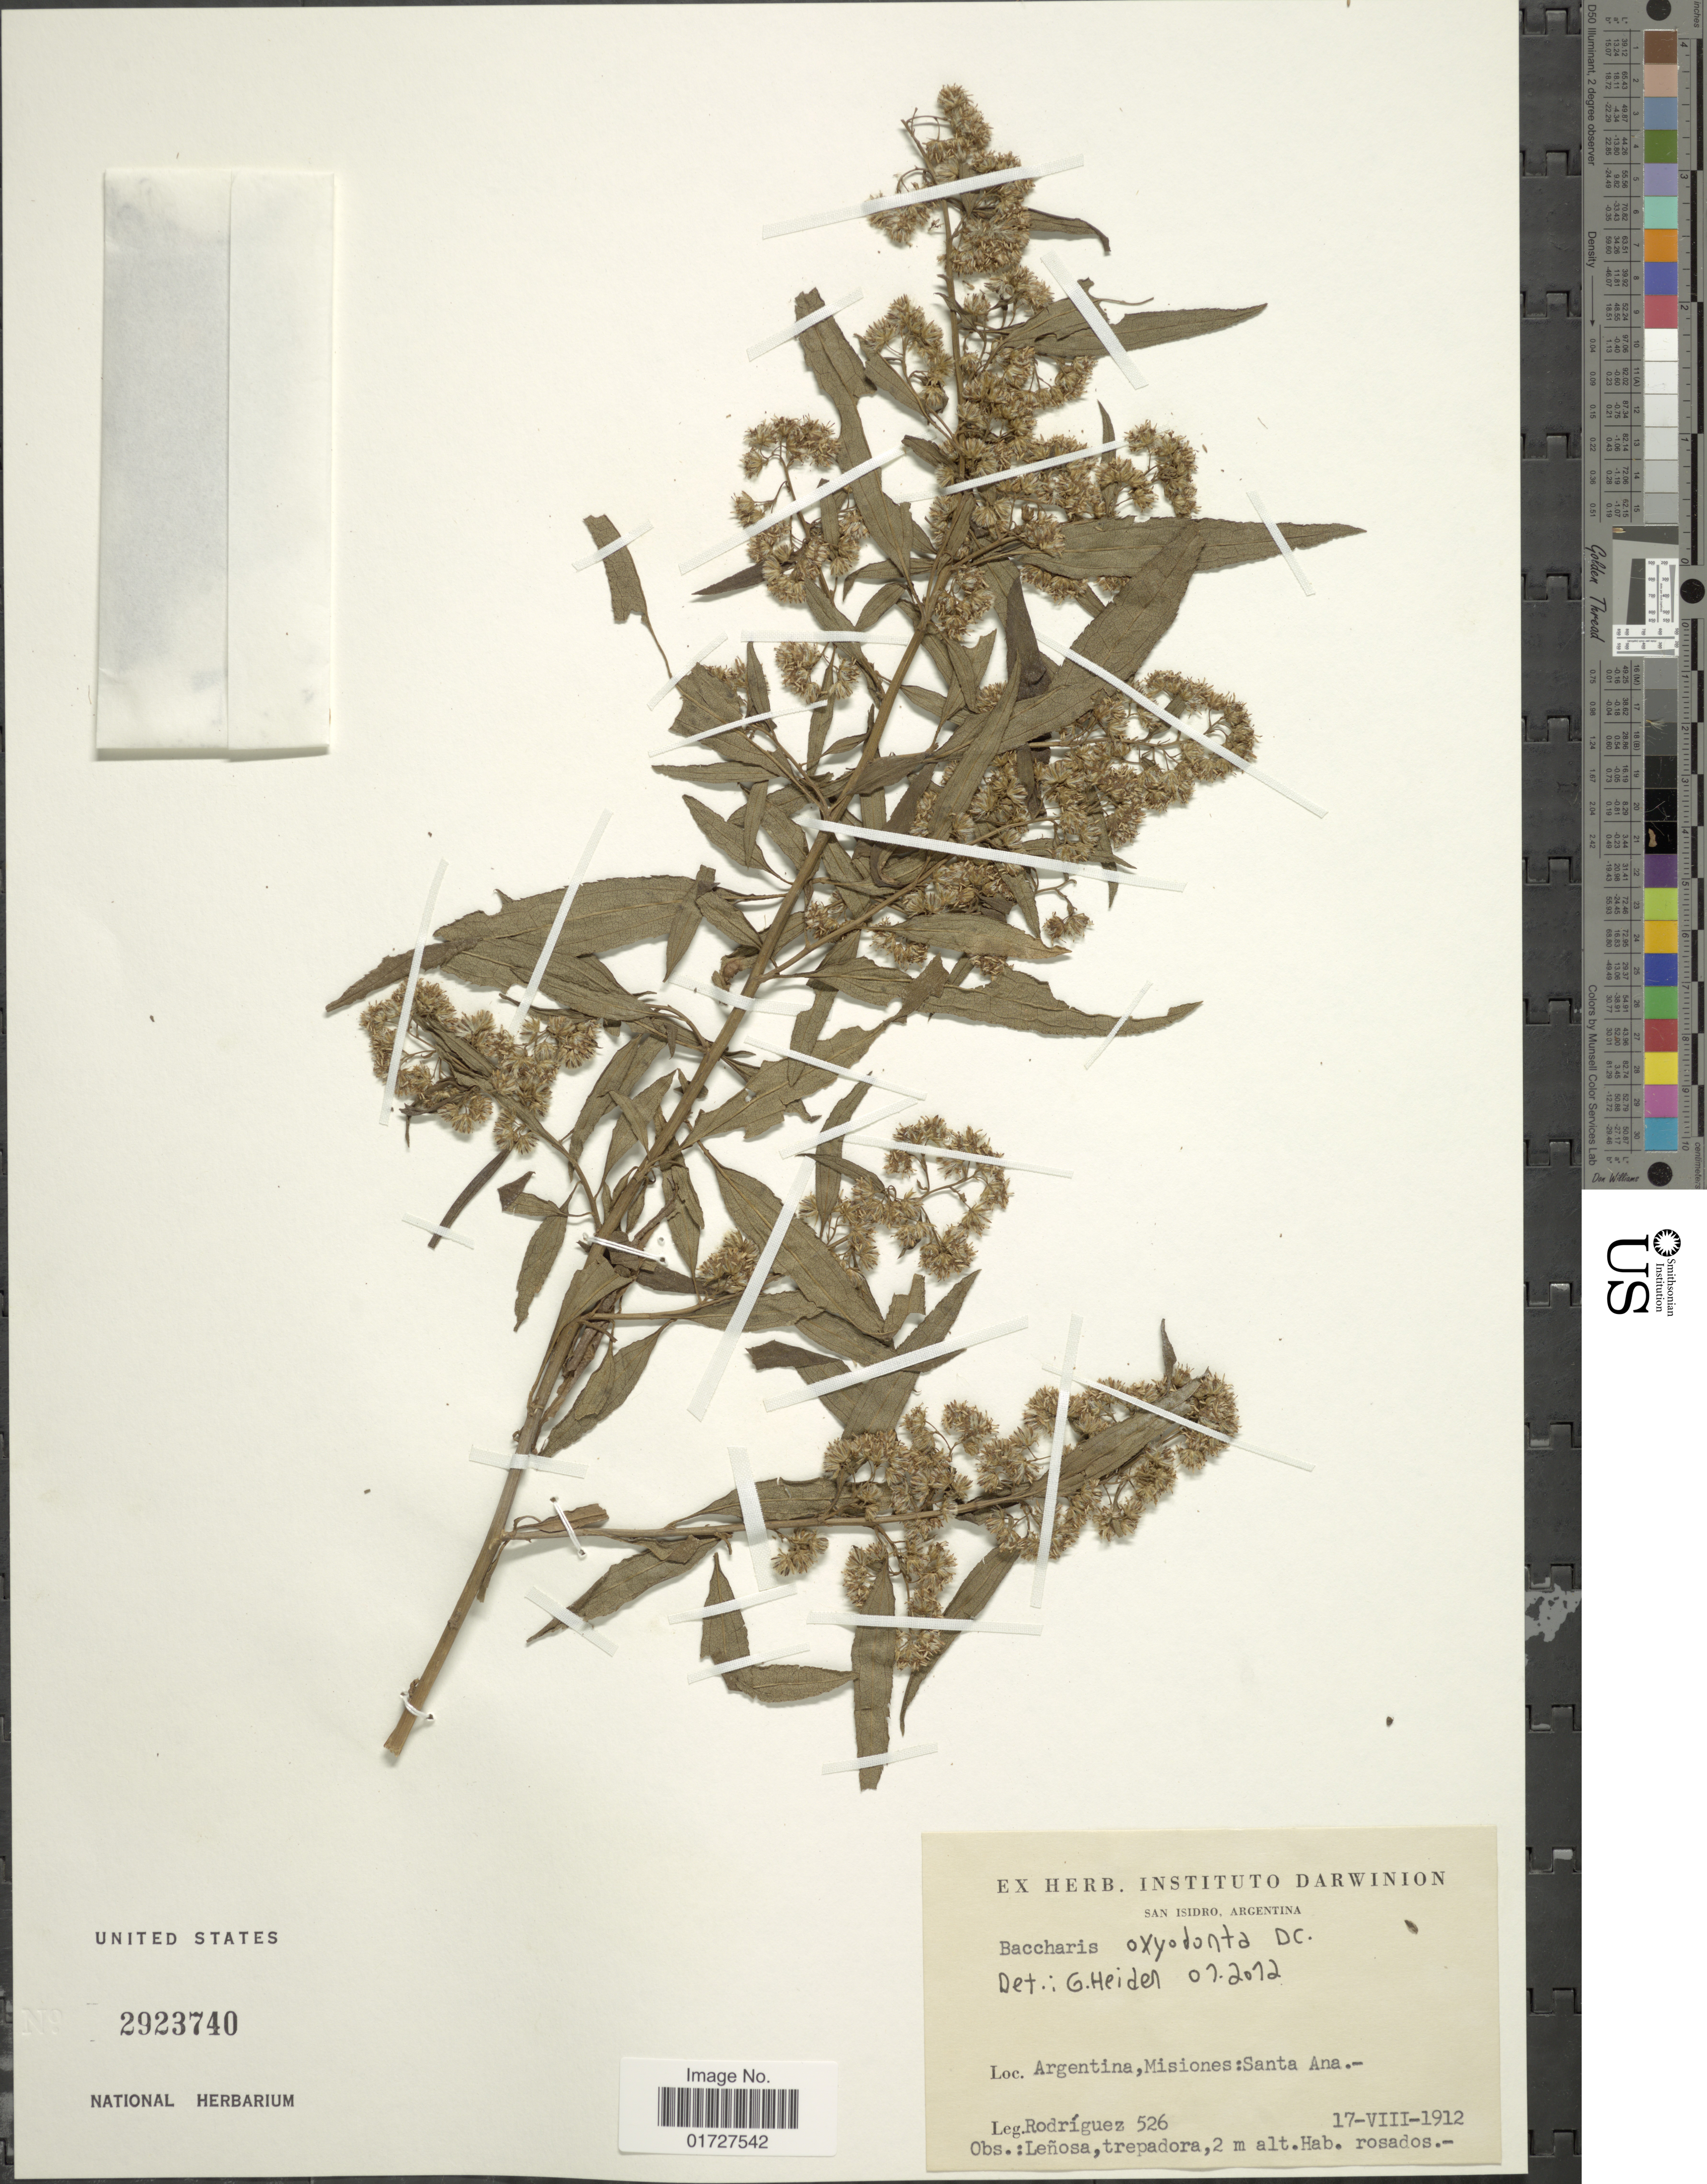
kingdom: Plantae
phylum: Tracheophyta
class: Magnoliopsida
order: Asterales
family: Asteraceae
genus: Baccharis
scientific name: Baccharis oxyodonta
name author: (DC.) Baker in Mart.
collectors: Rodriguez, --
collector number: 526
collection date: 1912-08-17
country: Argentina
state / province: Misiones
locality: Santa Ana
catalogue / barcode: US 2923740